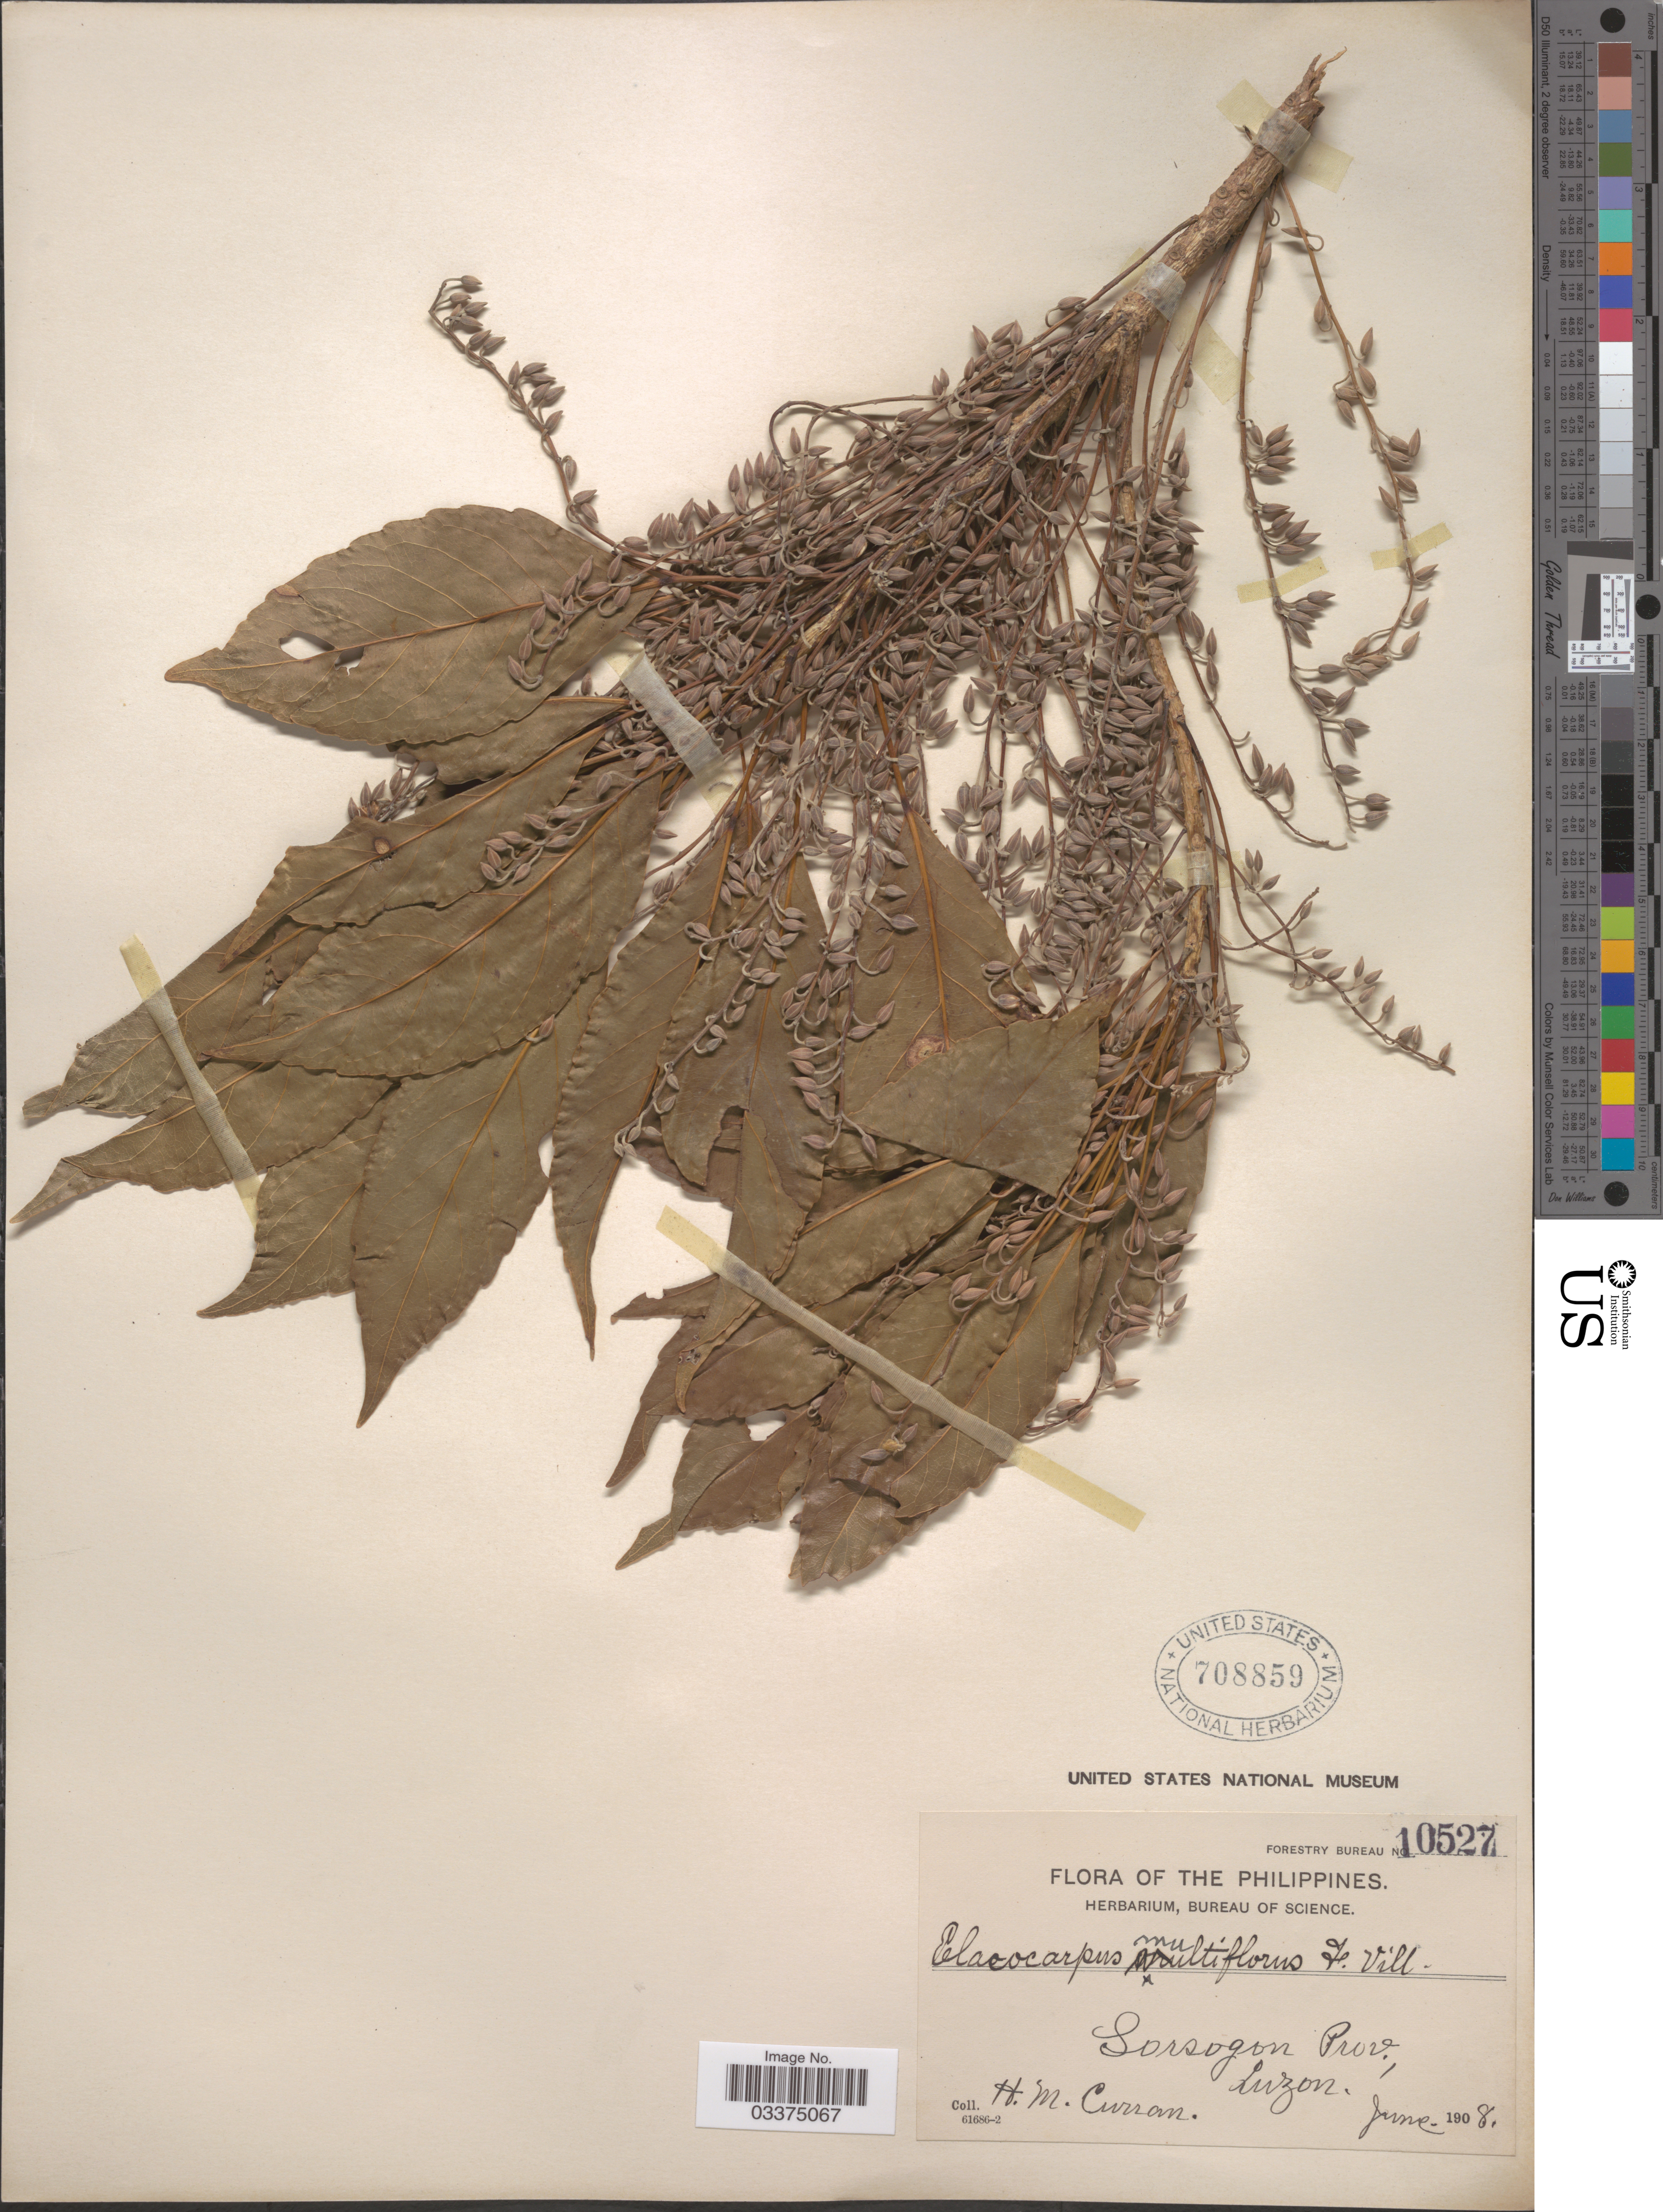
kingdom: Plantae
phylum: Tracheophyta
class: Magnoliopsida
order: Oxalidales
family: Elaeocarpaceae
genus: Elaeocarpus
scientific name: Elaeocarpus multiflorus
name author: (Turcz.) Fern.-Vill.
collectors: H. M. Curran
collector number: Forestry Bureau 10527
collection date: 1908-06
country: Philippines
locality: Sorsogon Prov., Luzon.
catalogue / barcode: US 708859